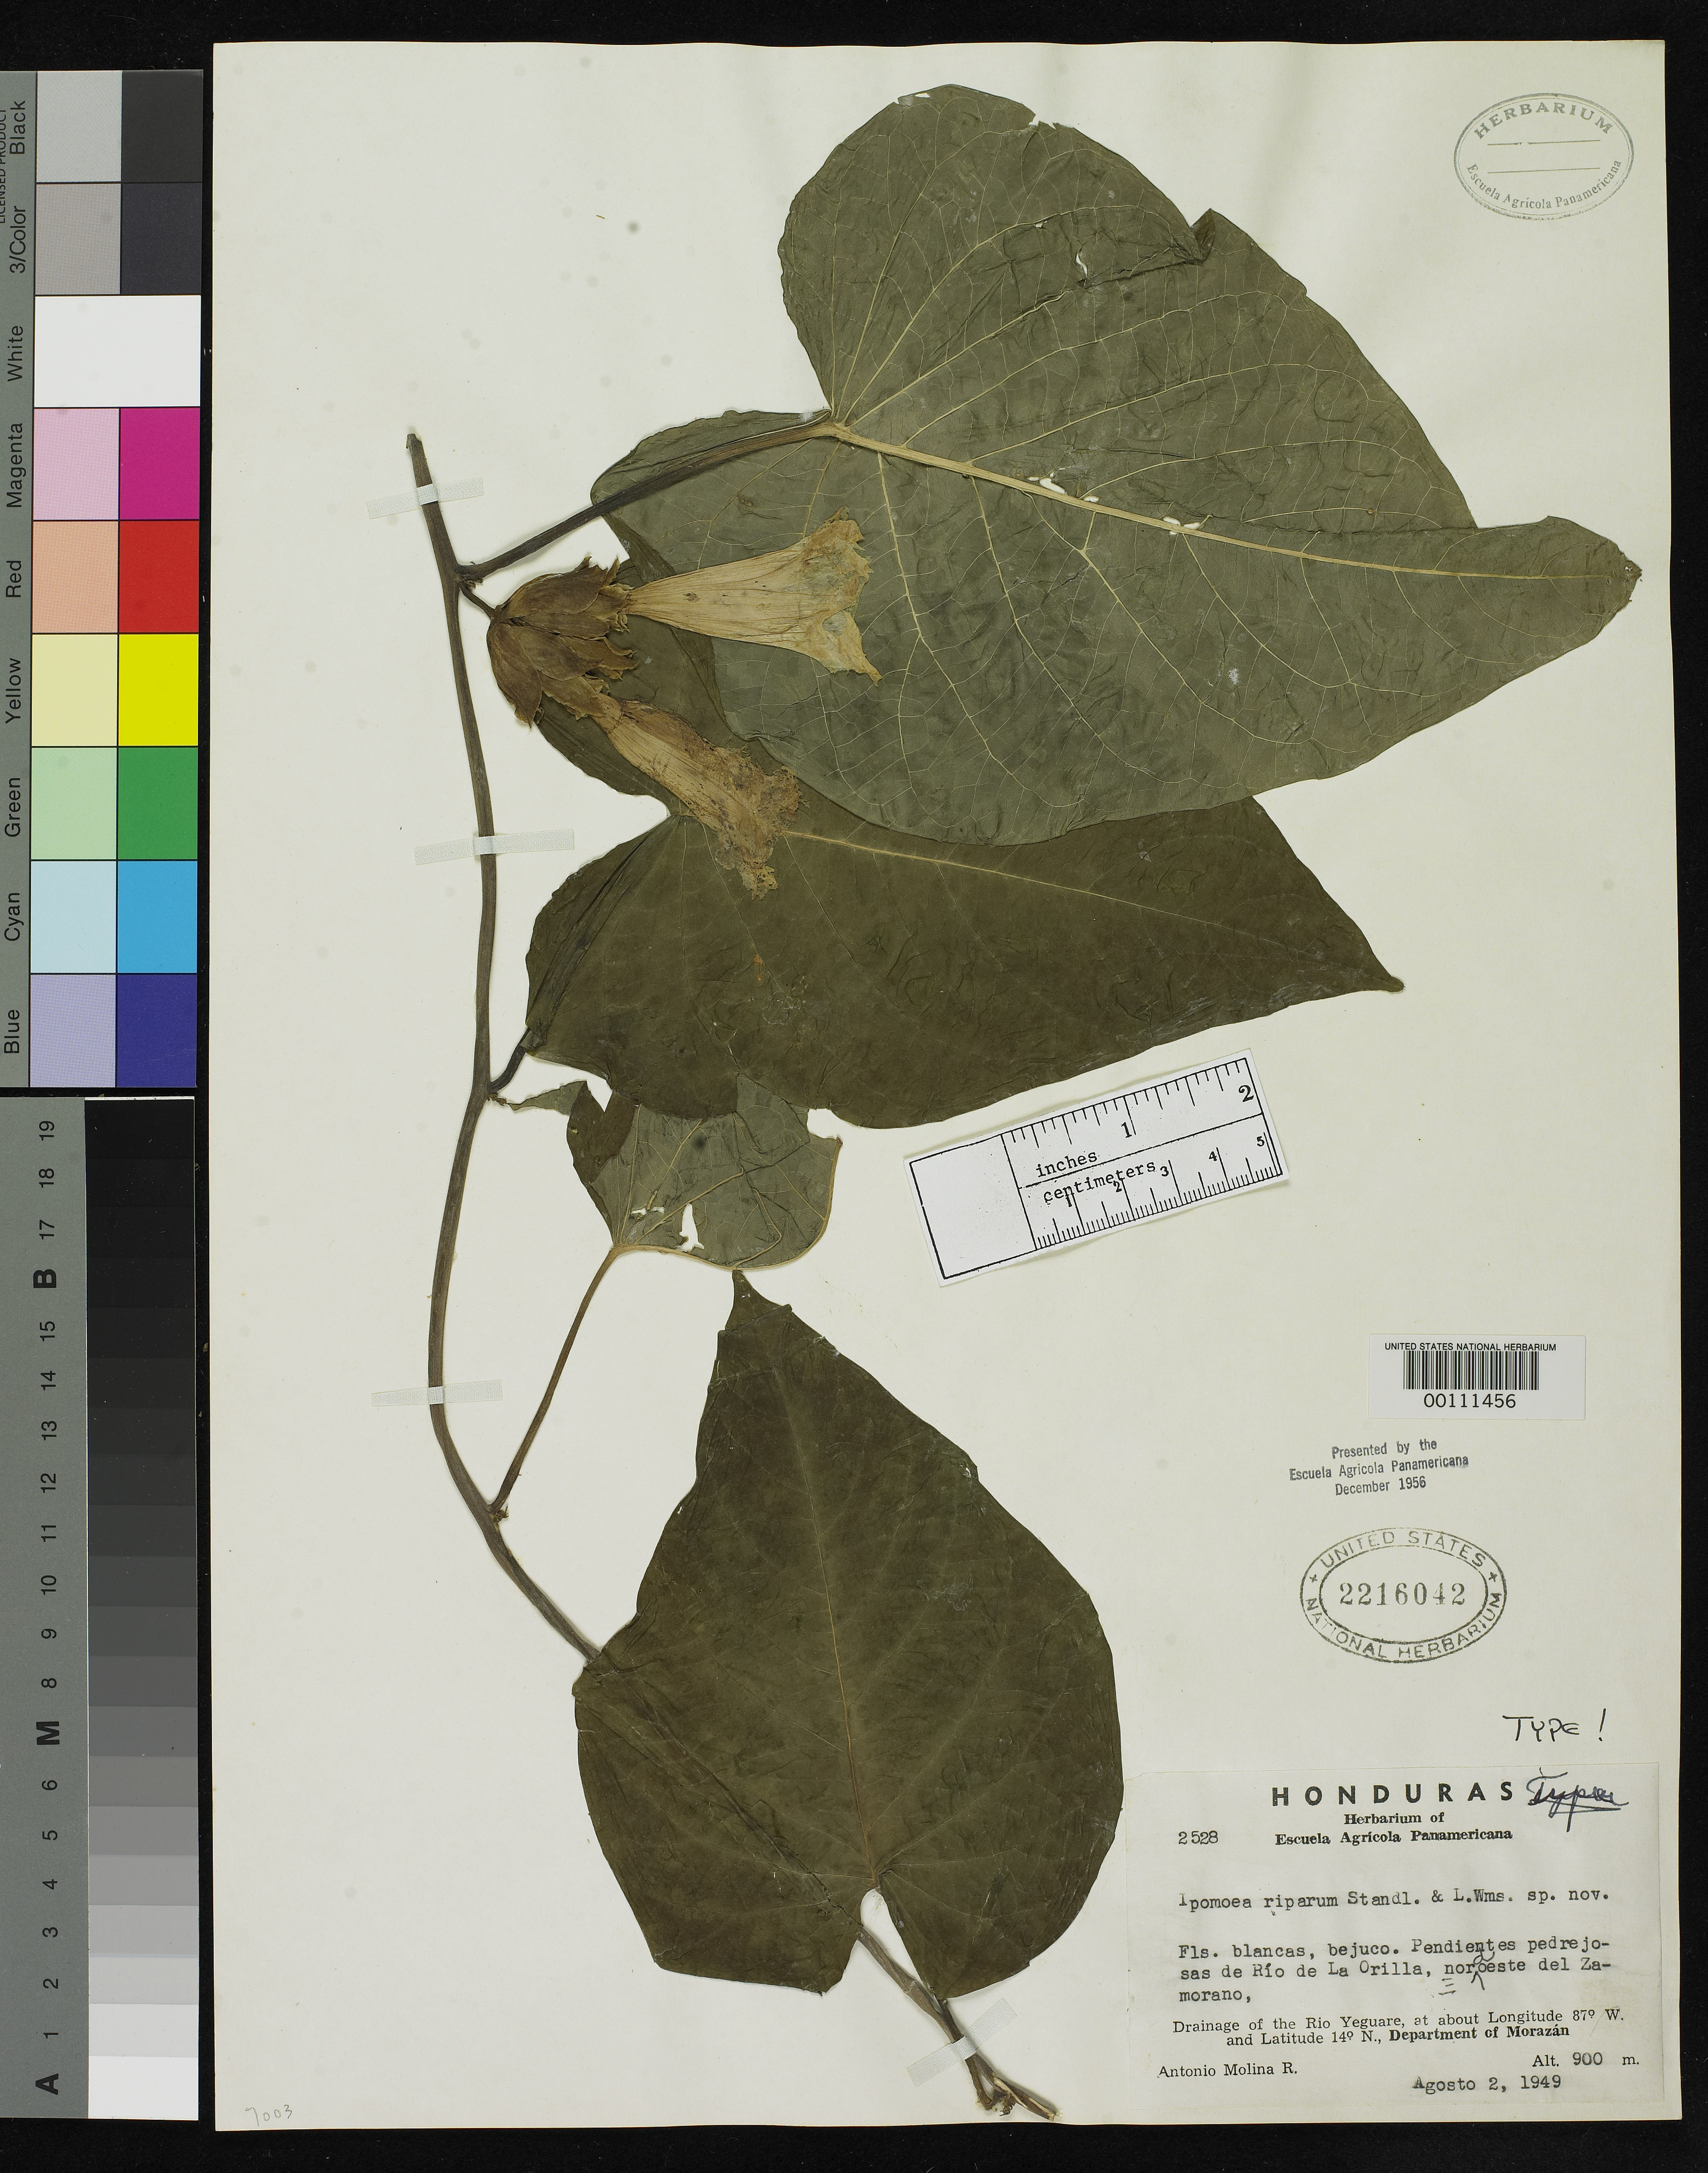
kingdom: Plantae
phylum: Tracheophyta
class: Magnoliopsida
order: Solanales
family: Convolvulaceae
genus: Ipomoea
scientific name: Ipomoea riparum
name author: Standl. & L.O. Williams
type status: Holotype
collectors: A. Molina R.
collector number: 2528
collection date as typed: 02 Aug 1949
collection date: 1949-08-02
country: Honduras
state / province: Fco. Morazán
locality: Rio de Orilla, SW of El Zamorano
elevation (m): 900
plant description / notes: "Presented by the Escuela Agricola Panamericana December 1956." Holotype, transferred from EAP to US (see Dorr et al. 2009, Taxon 58: 993-1001).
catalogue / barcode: US 2216042